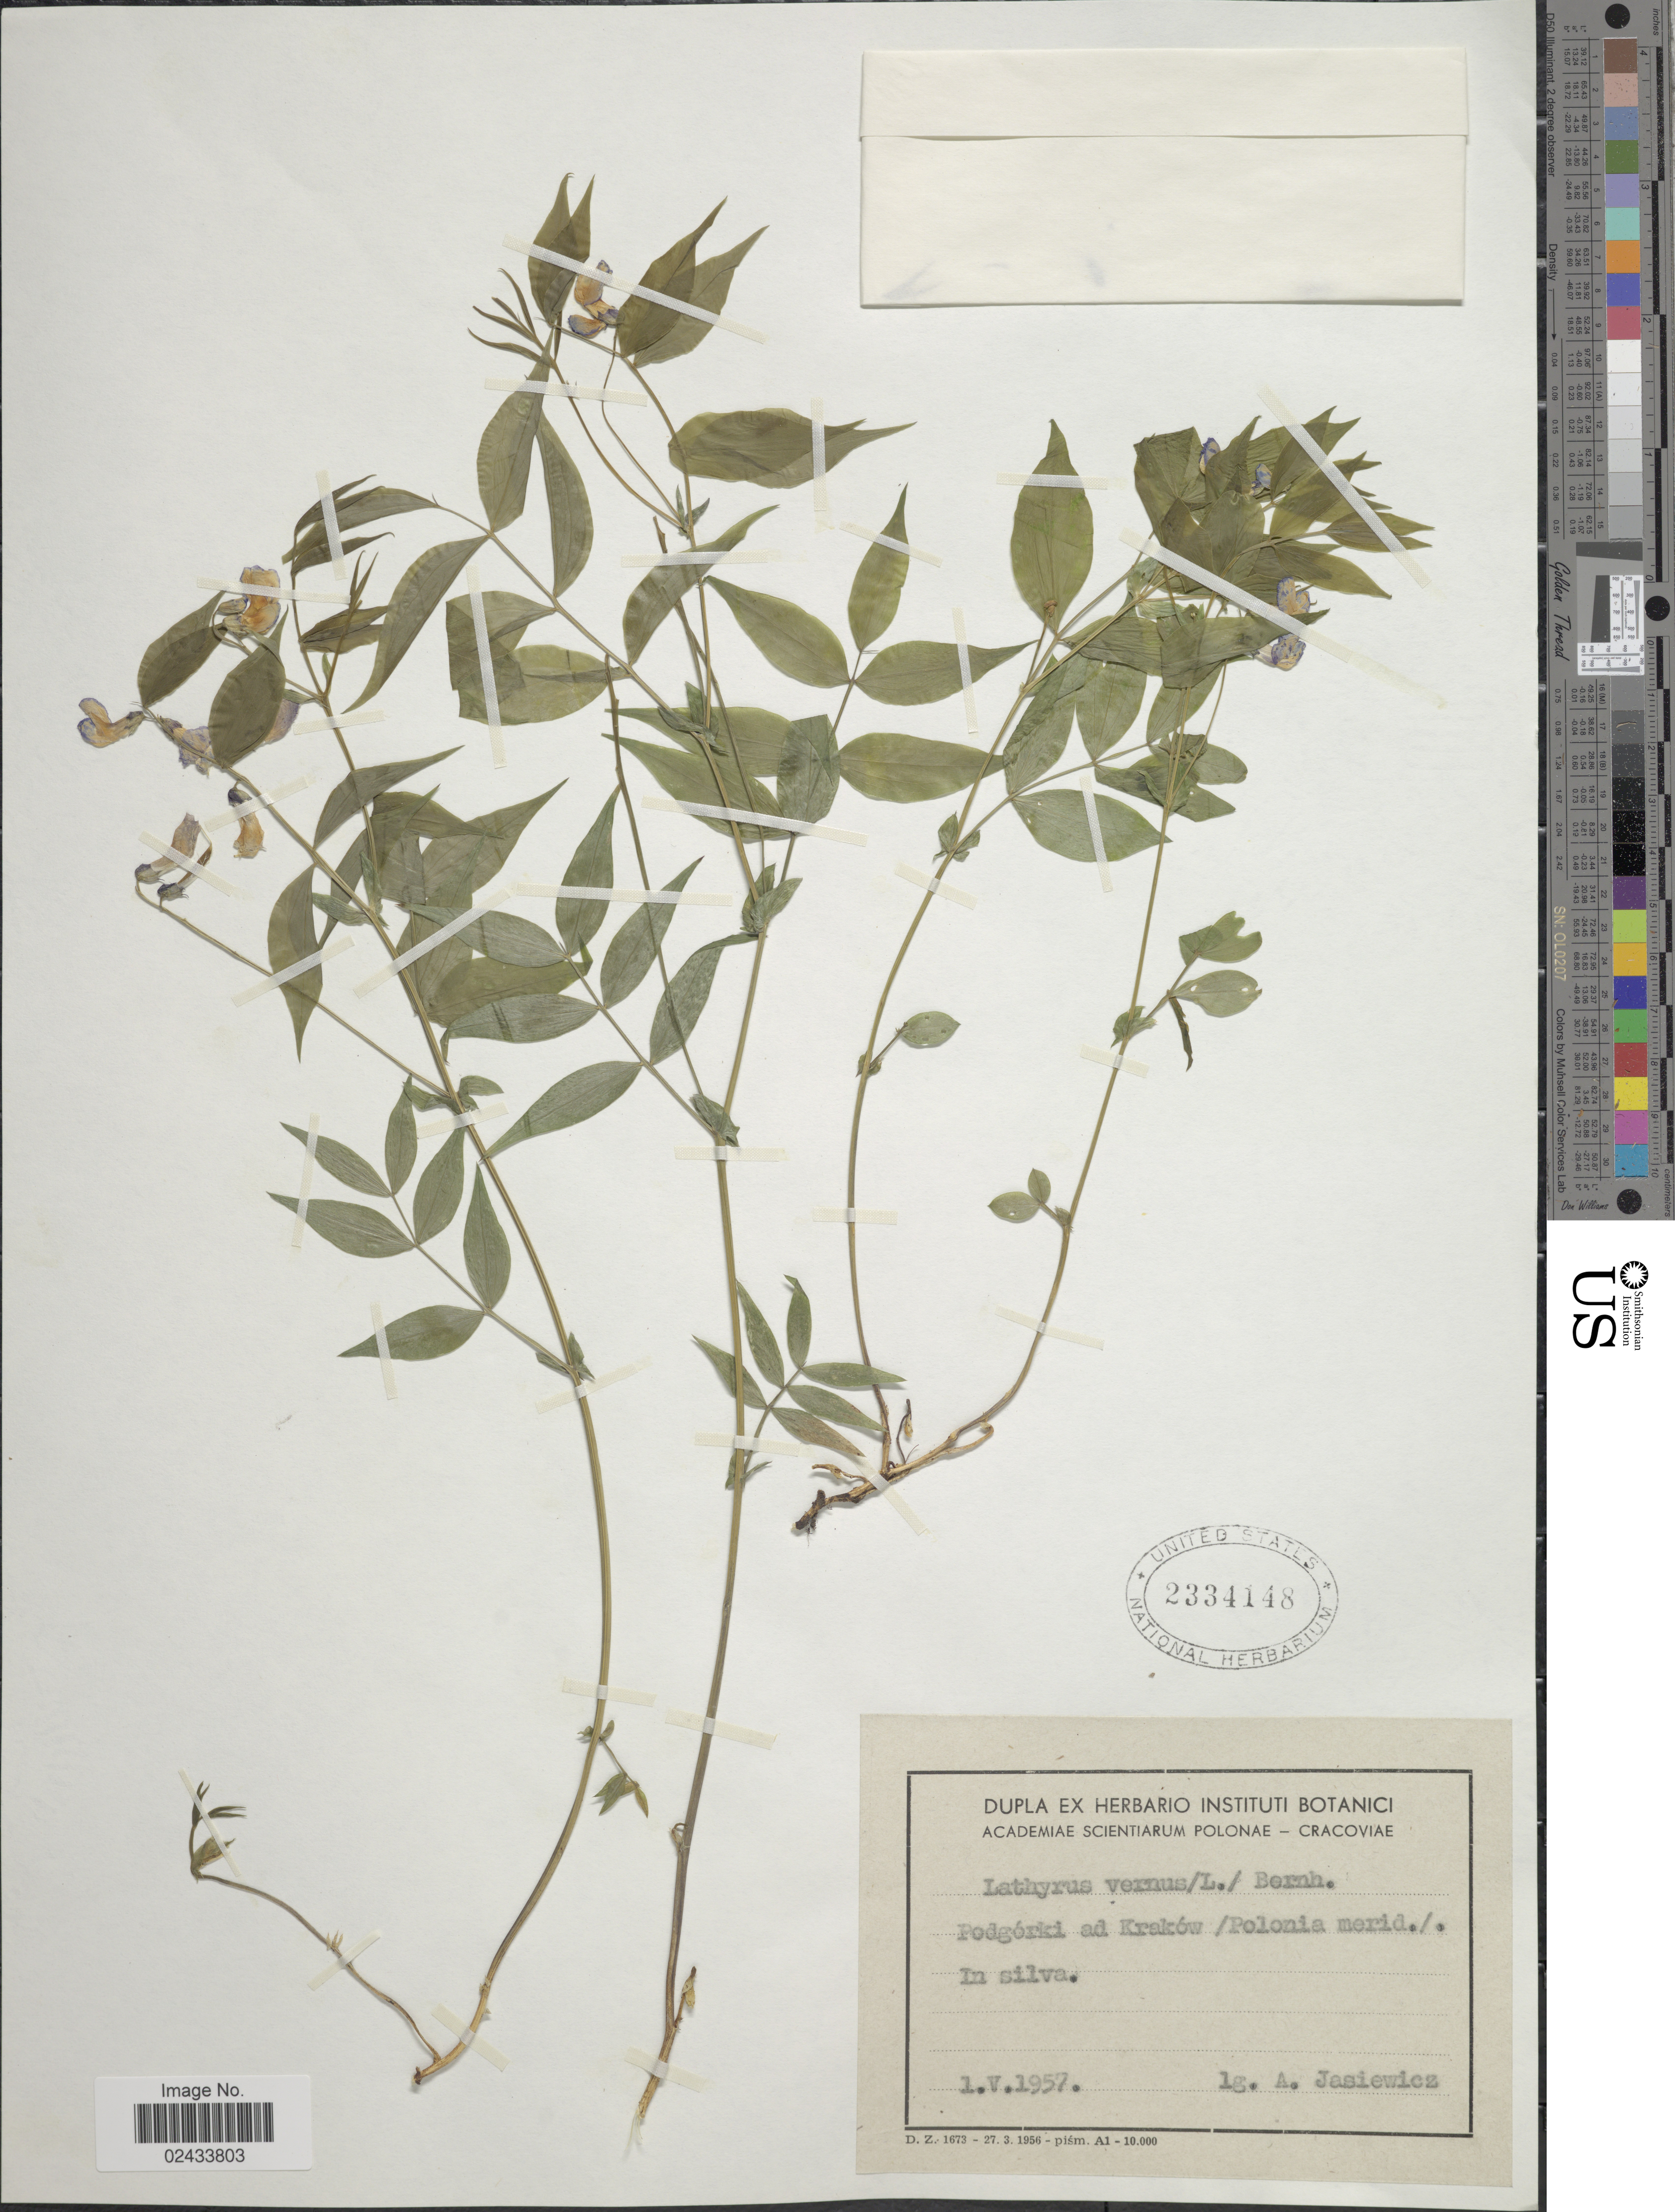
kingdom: Plantae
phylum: Tracheophyta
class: Magnoliopsida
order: Fabales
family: Fabaceae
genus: Lathyrus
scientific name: Lathyrus vernus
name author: (L.) Bernh.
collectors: A. Jasiewicz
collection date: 1957-05-01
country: Poland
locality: Podgorki ad Krakow/Polonia merid./. in silva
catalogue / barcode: US 2334148